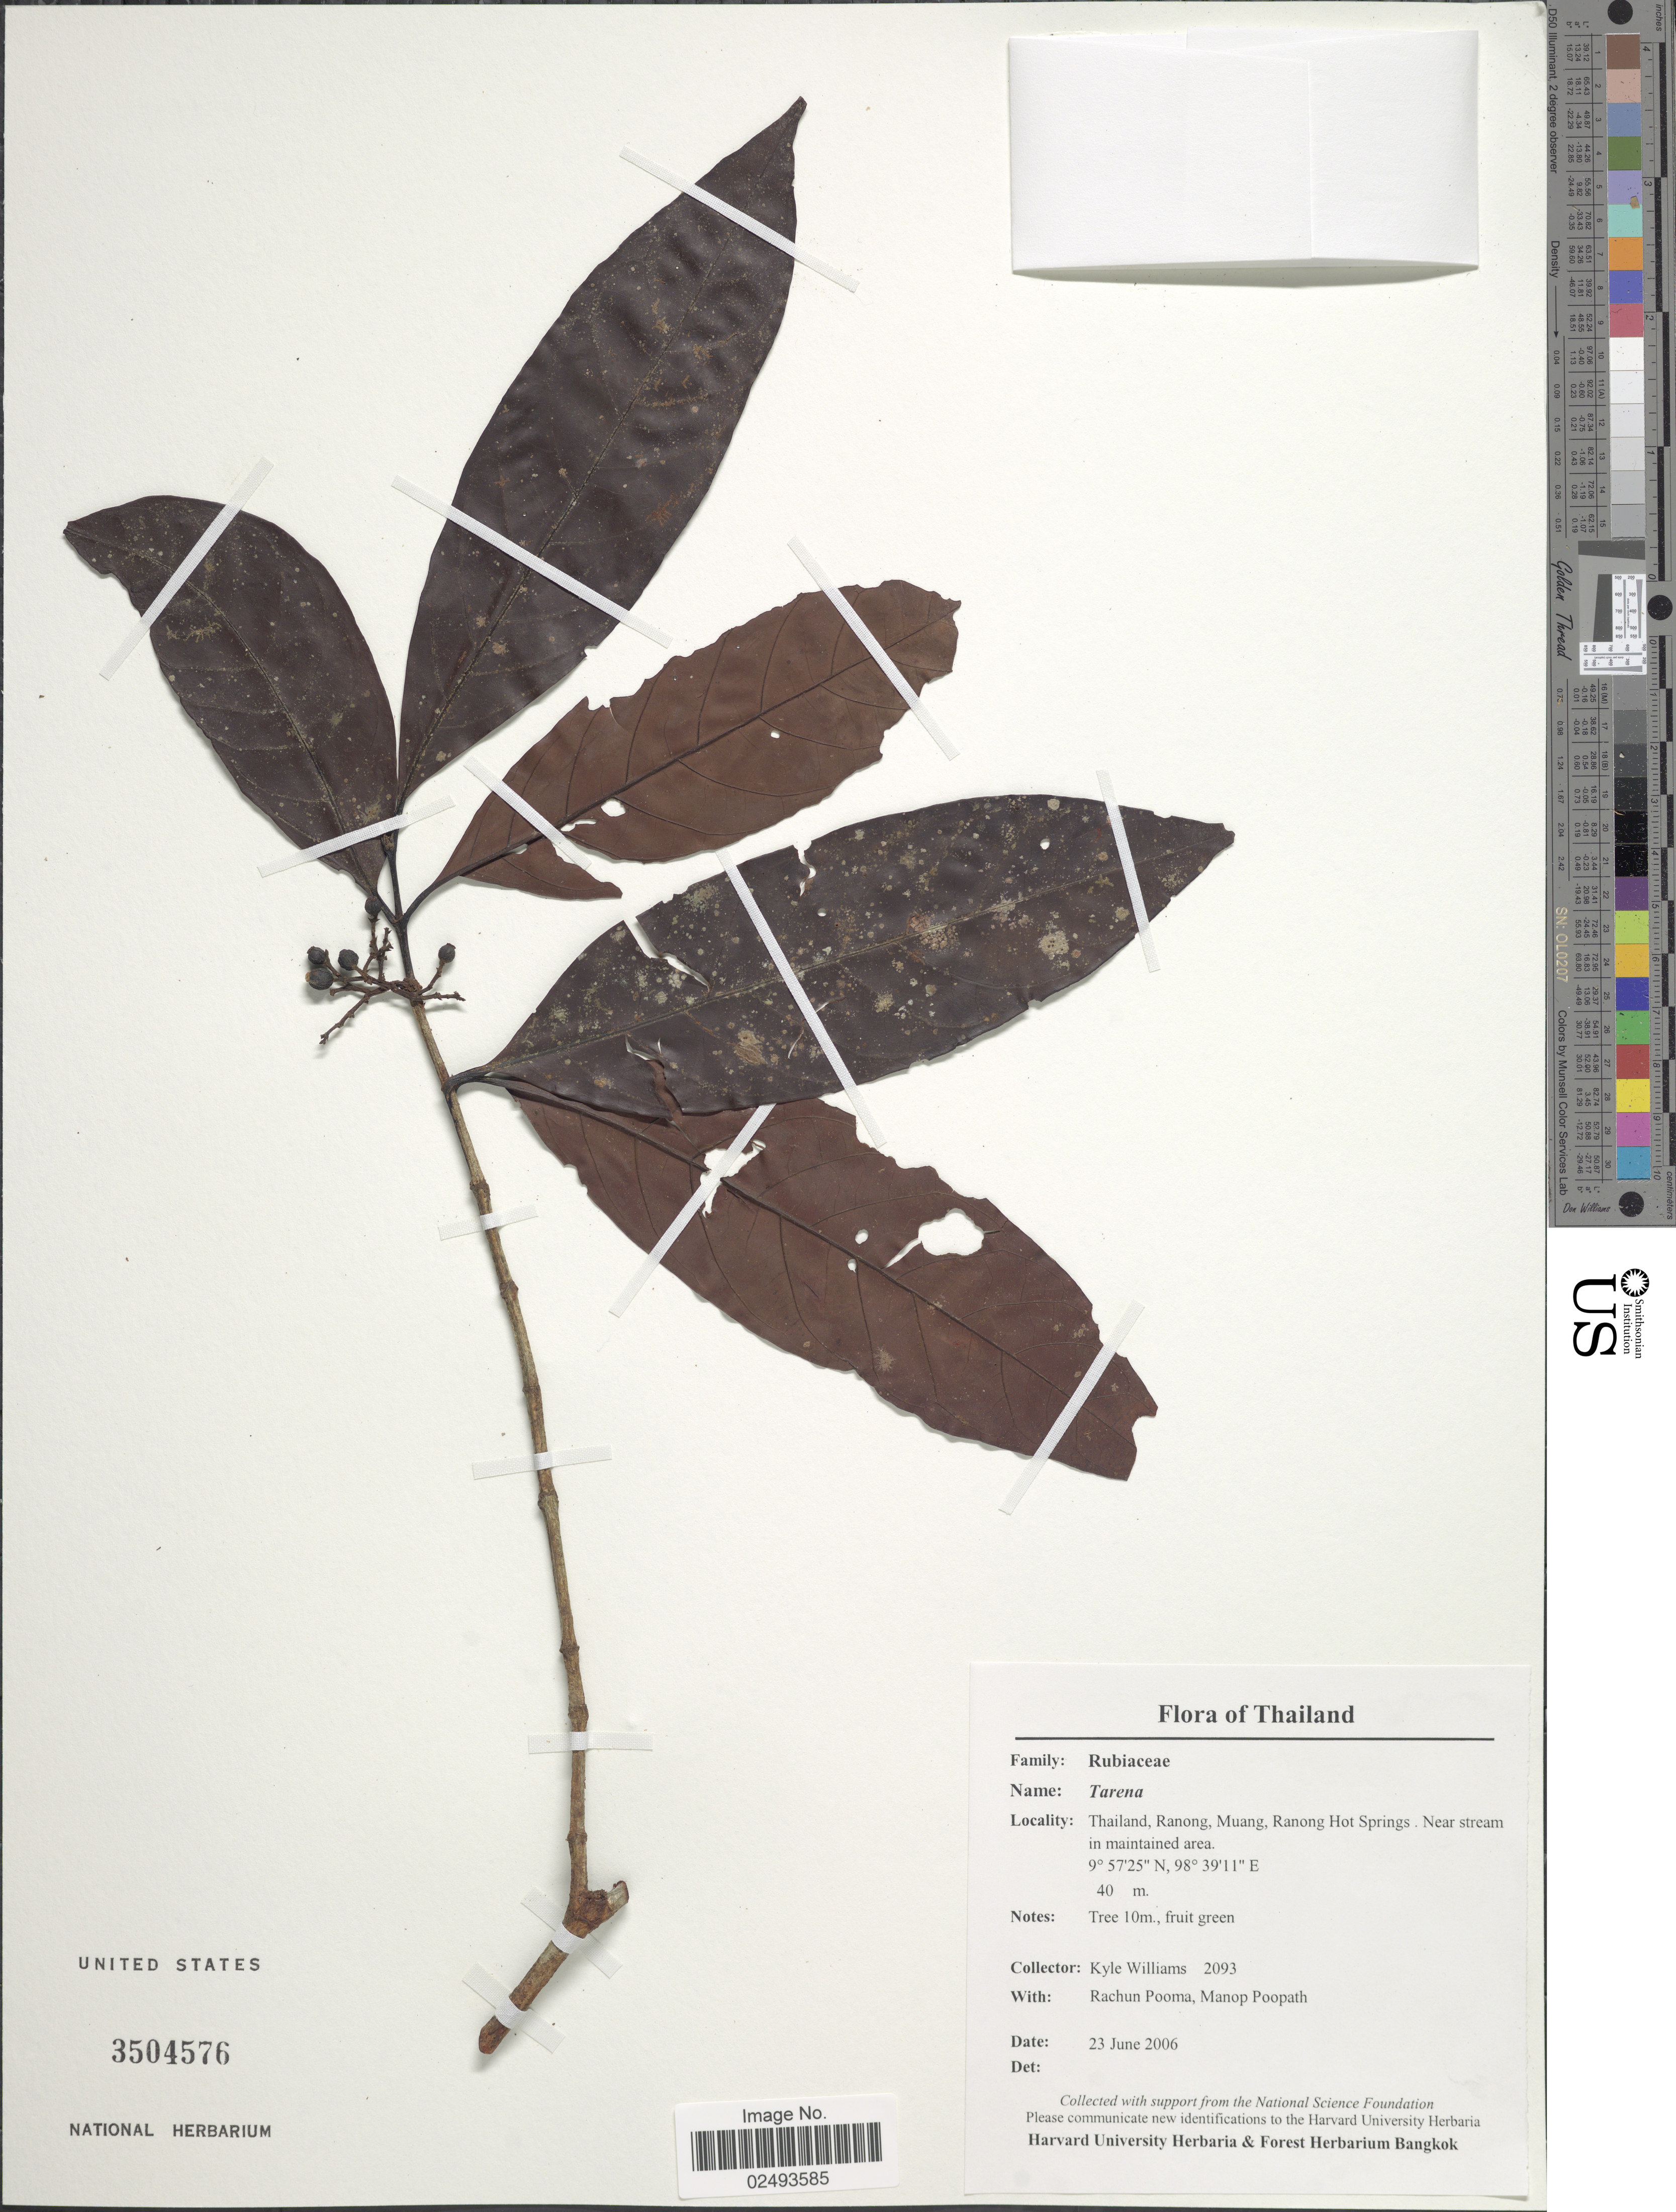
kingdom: Plantae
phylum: Tracheophyta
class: Magnoliopsida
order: Gentianales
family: Rubiaceae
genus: Tarenna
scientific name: Tarenna sp.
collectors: K. J. Williams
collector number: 2093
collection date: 2006-06-23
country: Thailand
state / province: Ranong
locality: Muang, Ranong Hot Springs, near stream in maintained area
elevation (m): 40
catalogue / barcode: US 3504576